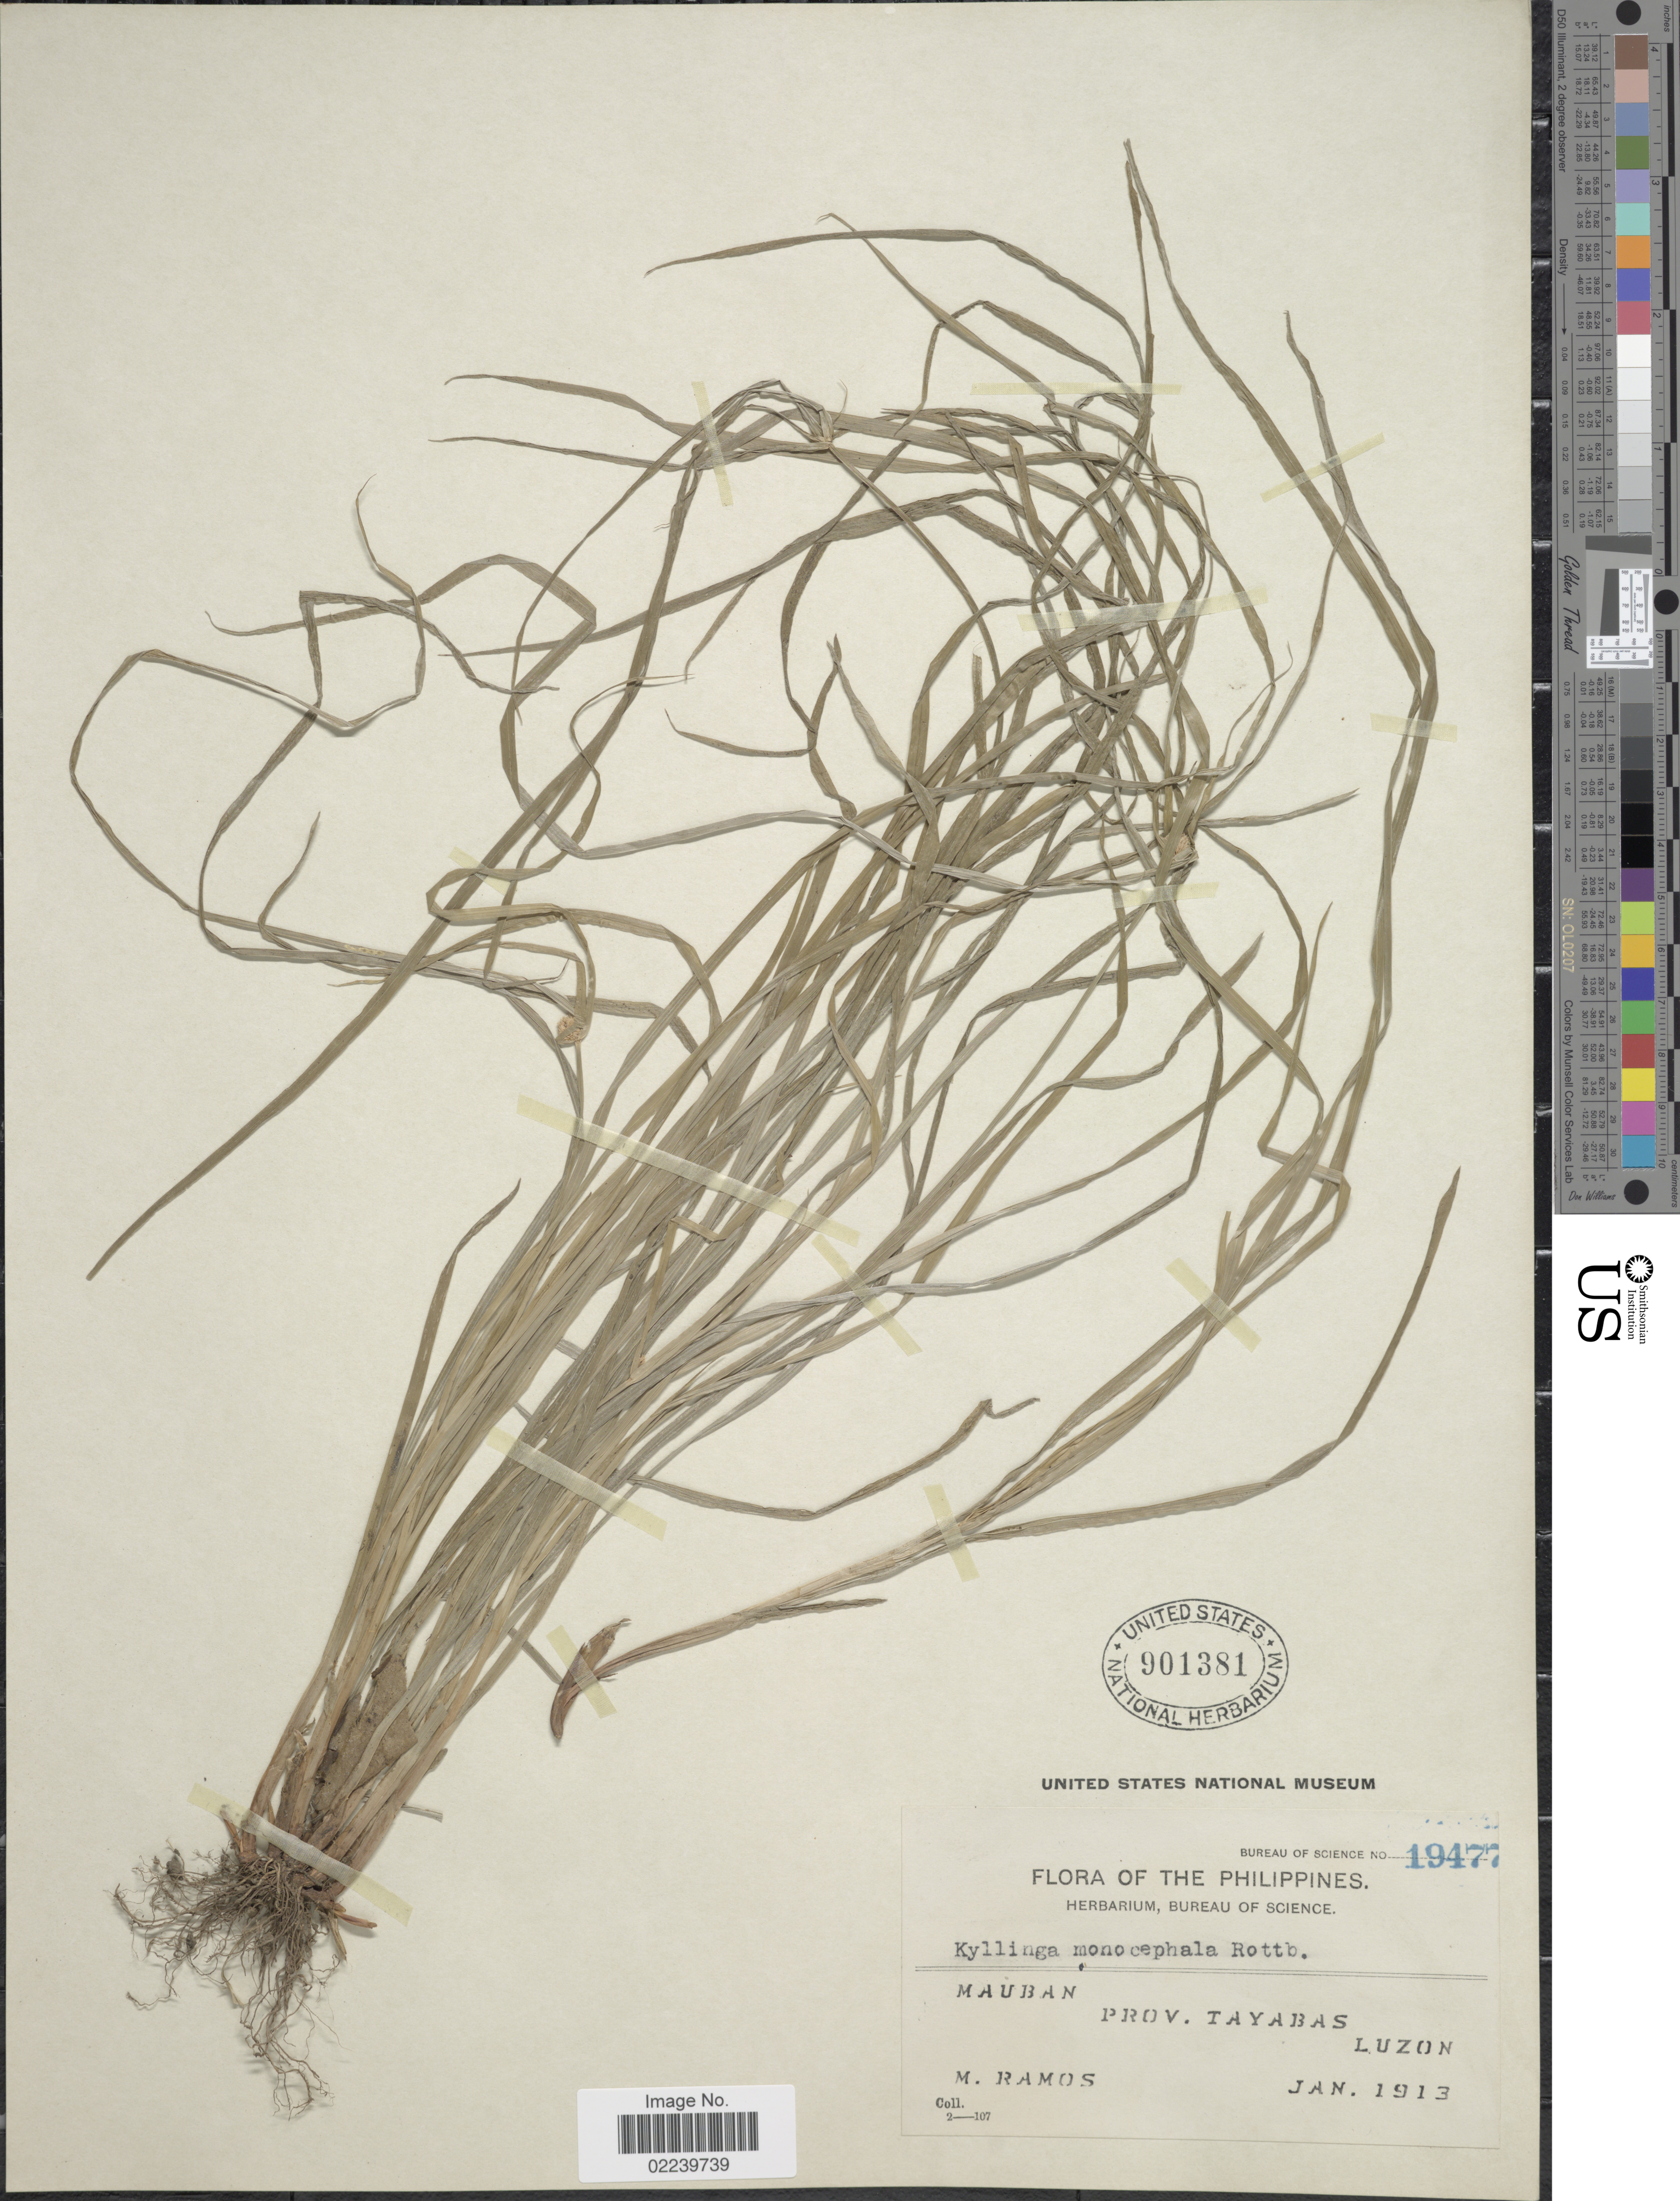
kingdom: Plantae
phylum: Tracheophyta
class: Liliopsida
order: Poales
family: Cyperaceae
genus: Cyperus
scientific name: Cyperus mindorensis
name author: (Steud.) Huygh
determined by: Strong, M. T., (US), Smithsonian Institution - National Museum of Natural History (UNITED STATES)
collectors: M. Ramos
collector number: Bureau of Science 19477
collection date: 1913-01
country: Philippines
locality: Mauban, Prov. Tayabas, Luzon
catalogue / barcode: US 901381